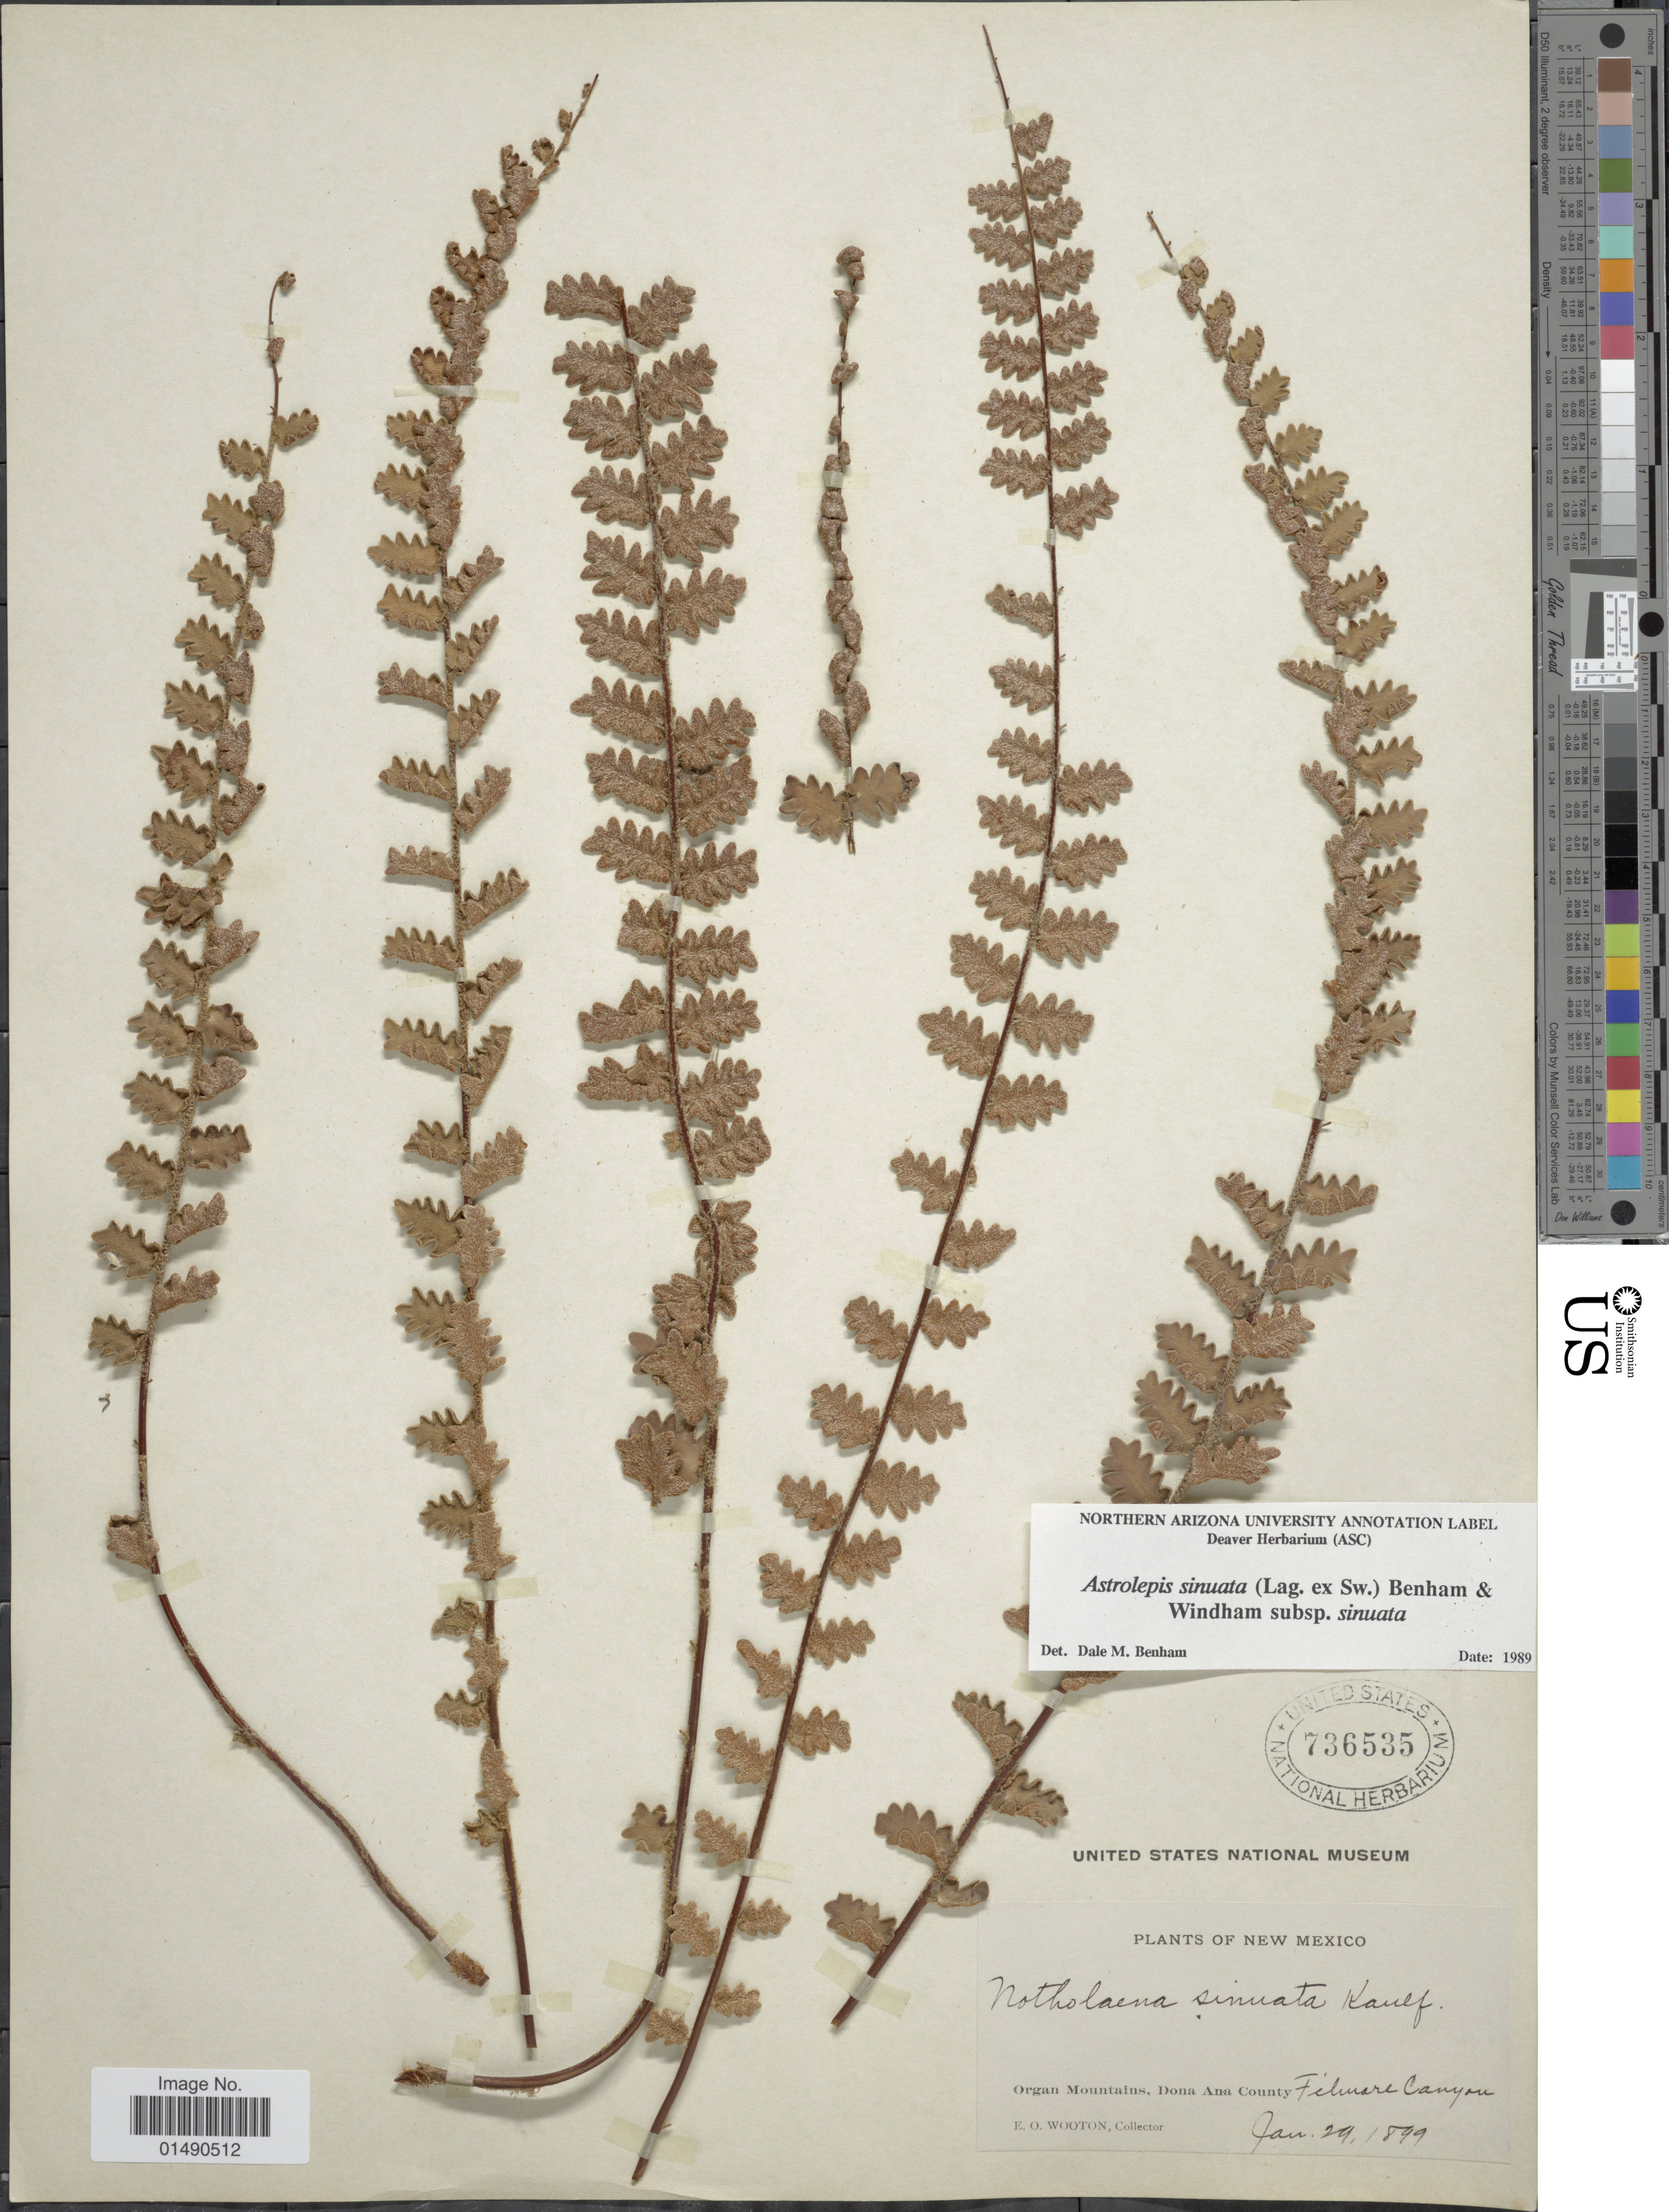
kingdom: Plantae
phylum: Tracheophyta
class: Polypodiopsida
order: Polypodiales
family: Pteridaceae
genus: Astrolepis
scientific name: Astrolepis sinuata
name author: (Lag. ex Sw.) D.M. Benham & Windham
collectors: E. O. Wooton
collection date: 1899-01-29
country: United States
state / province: New Mexico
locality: Organ Mountain, Dona Ana County, Fillmore Canyon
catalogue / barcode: US 736535